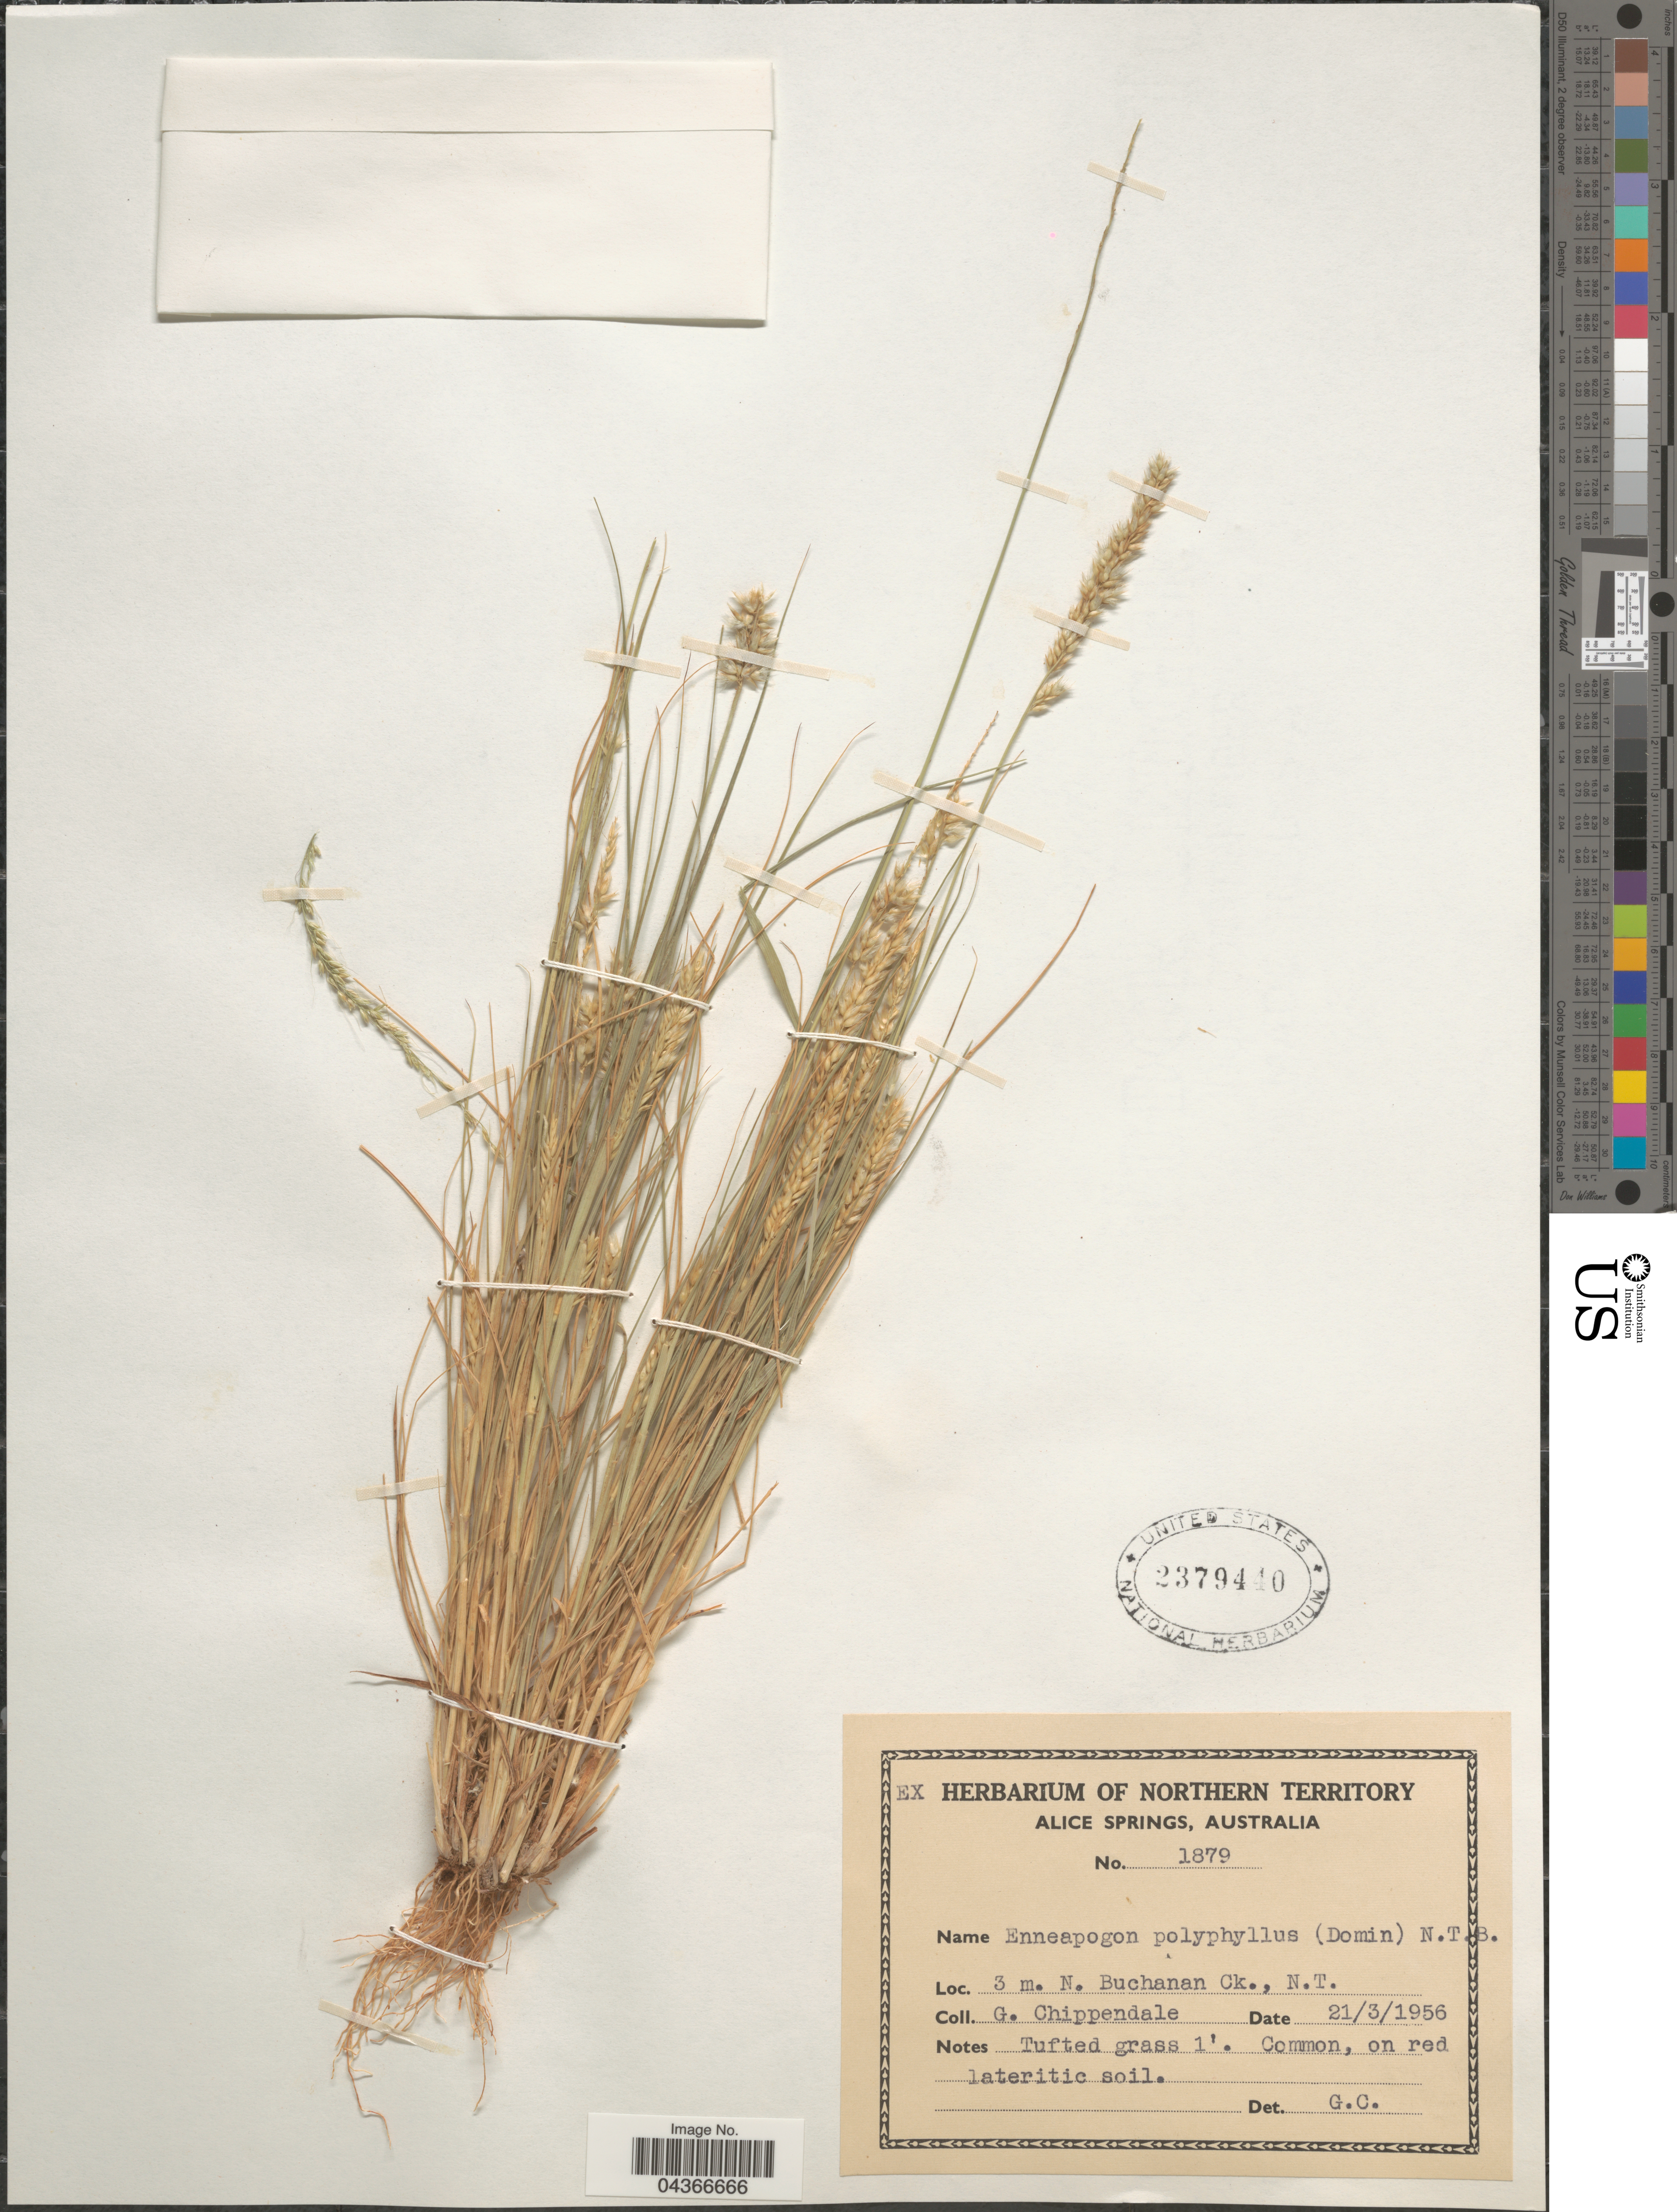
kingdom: Plantae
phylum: Tracheophyta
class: Liliopsida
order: Poales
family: Poaceae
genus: Enneapogon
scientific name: Enneapogon polyphyllus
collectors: G. Chippendale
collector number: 1879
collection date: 1956-03-21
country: Australia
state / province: Northern Territory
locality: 3 m. N. Buchanan Ck.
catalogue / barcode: US 2379440